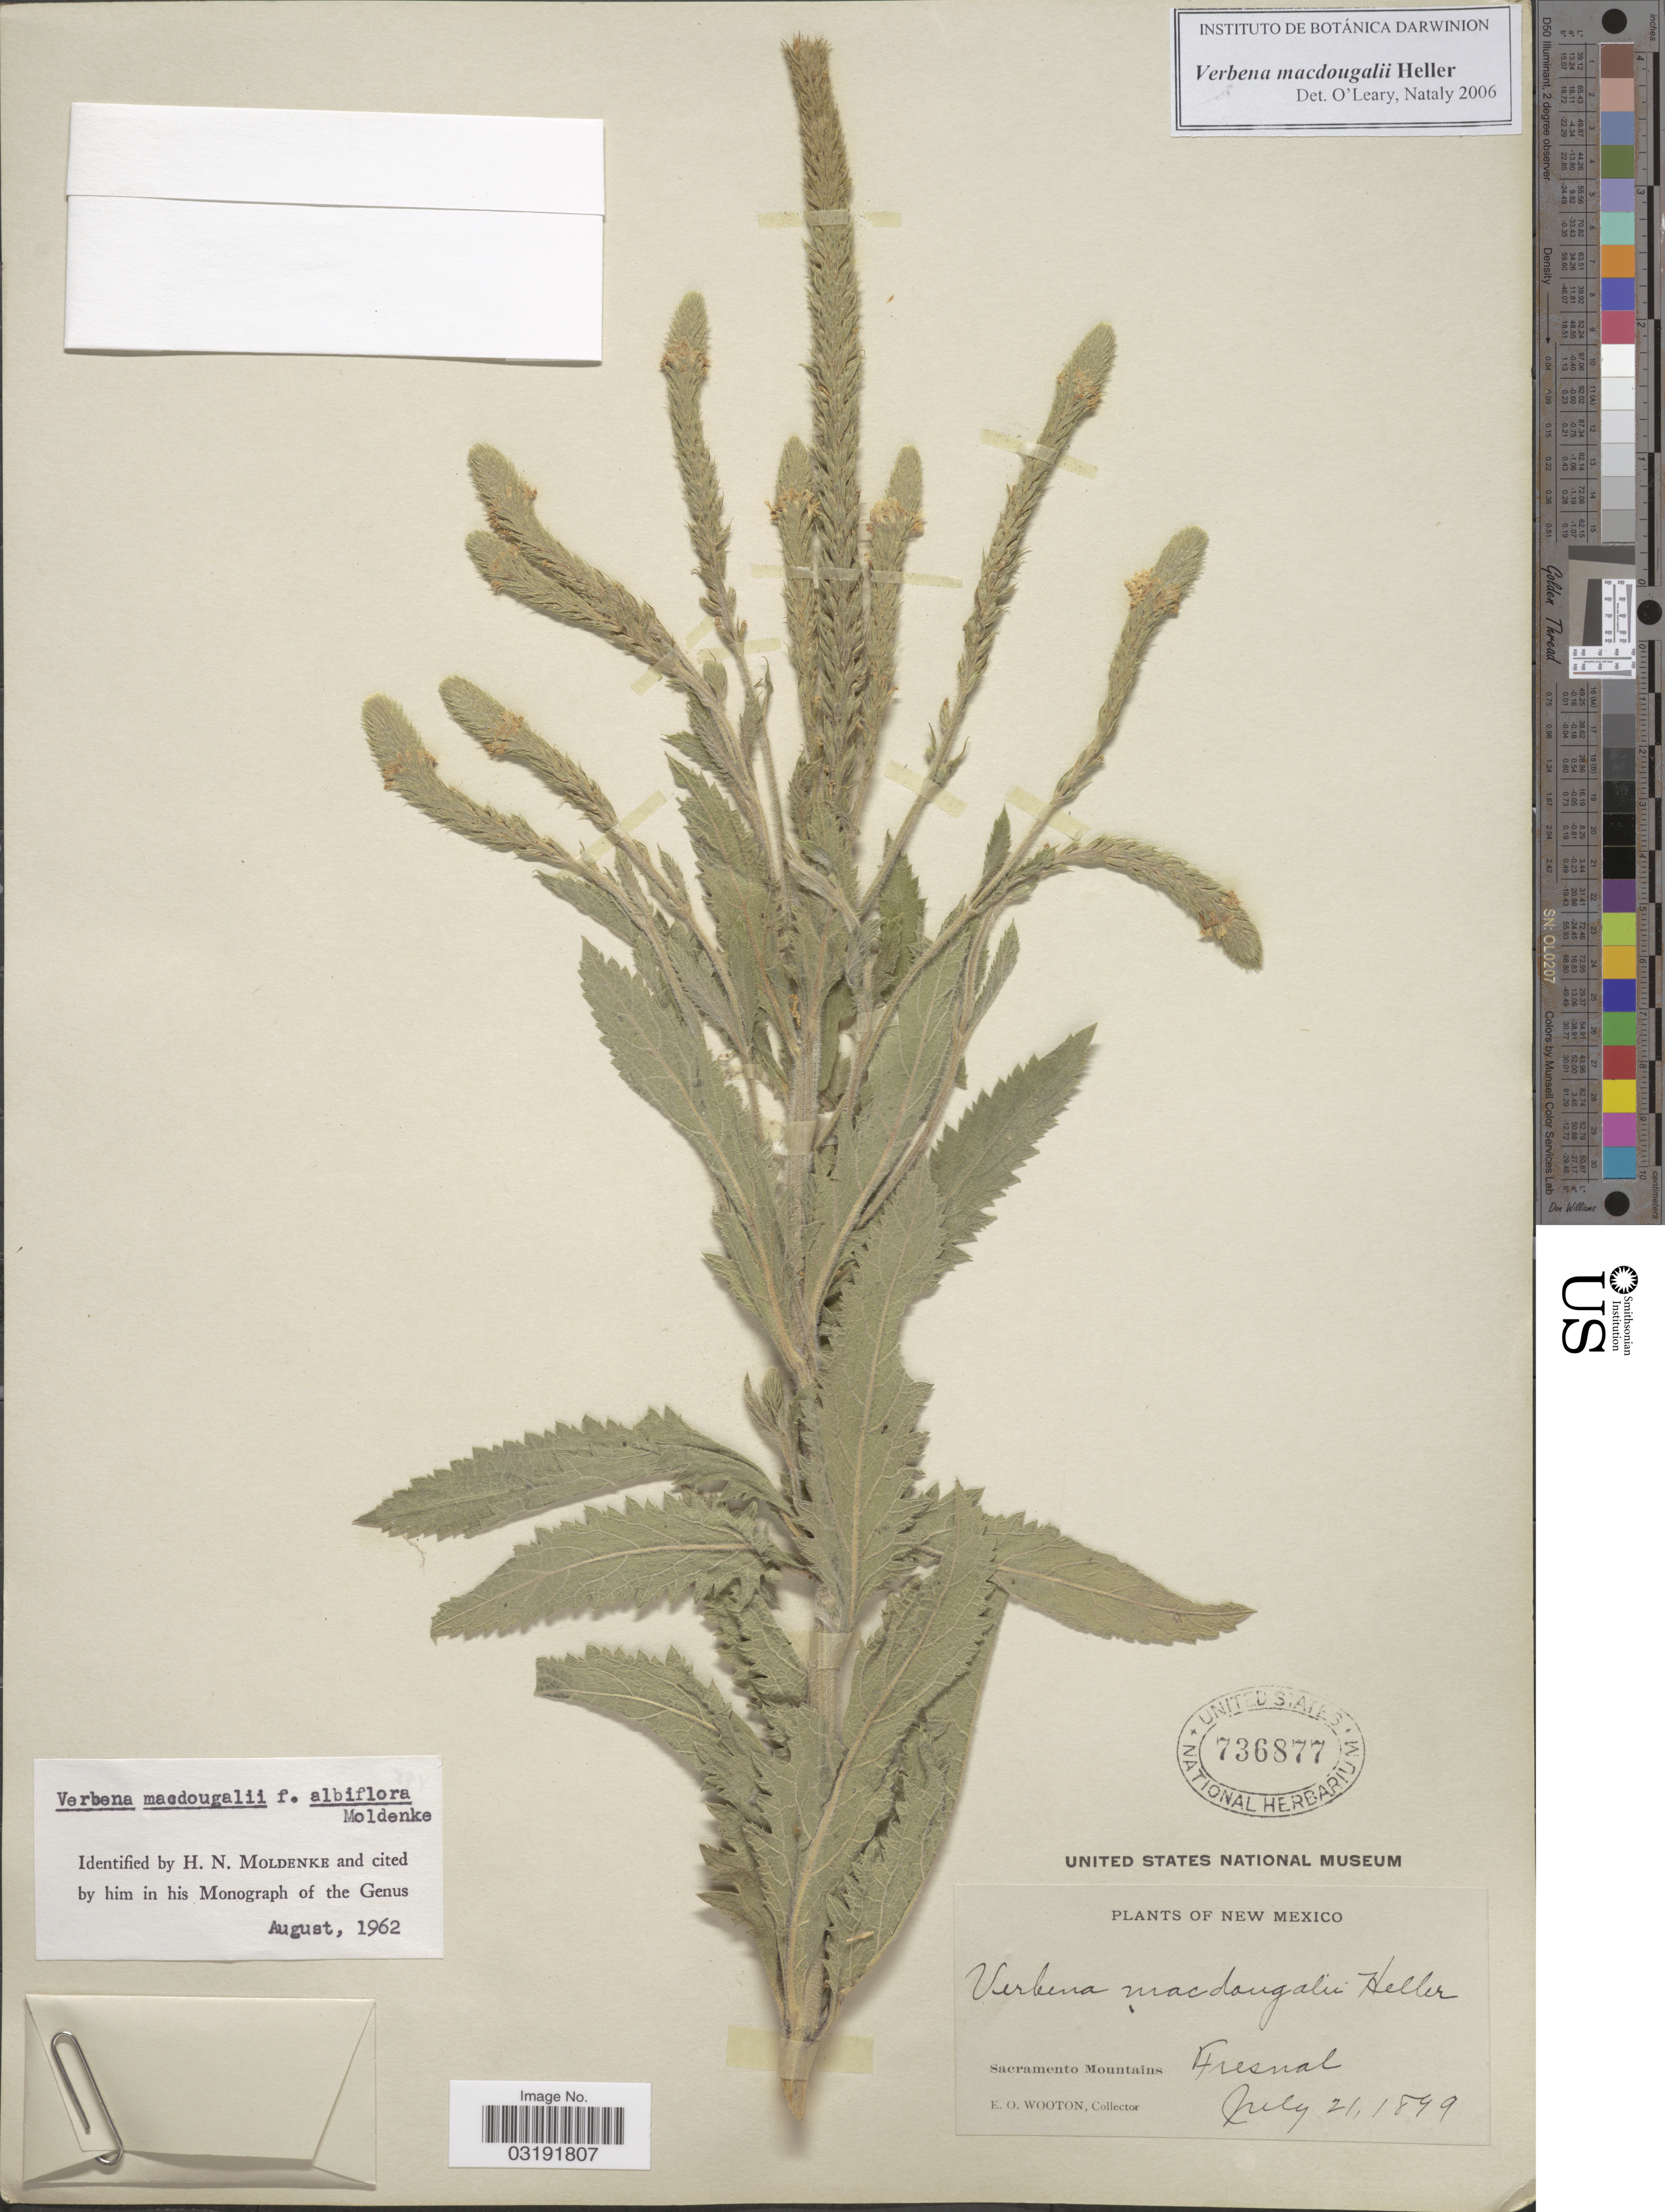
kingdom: Plantae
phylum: Tracheophyta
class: Magnoliopsida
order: Lamiales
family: Verbenaceae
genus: Verbena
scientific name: Verbena macdougalii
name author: A. Heller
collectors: E. O. Wooton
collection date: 1899-07-21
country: United States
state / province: New Mexico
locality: Sacramento Mountains Fresnal.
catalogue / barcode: US 736877